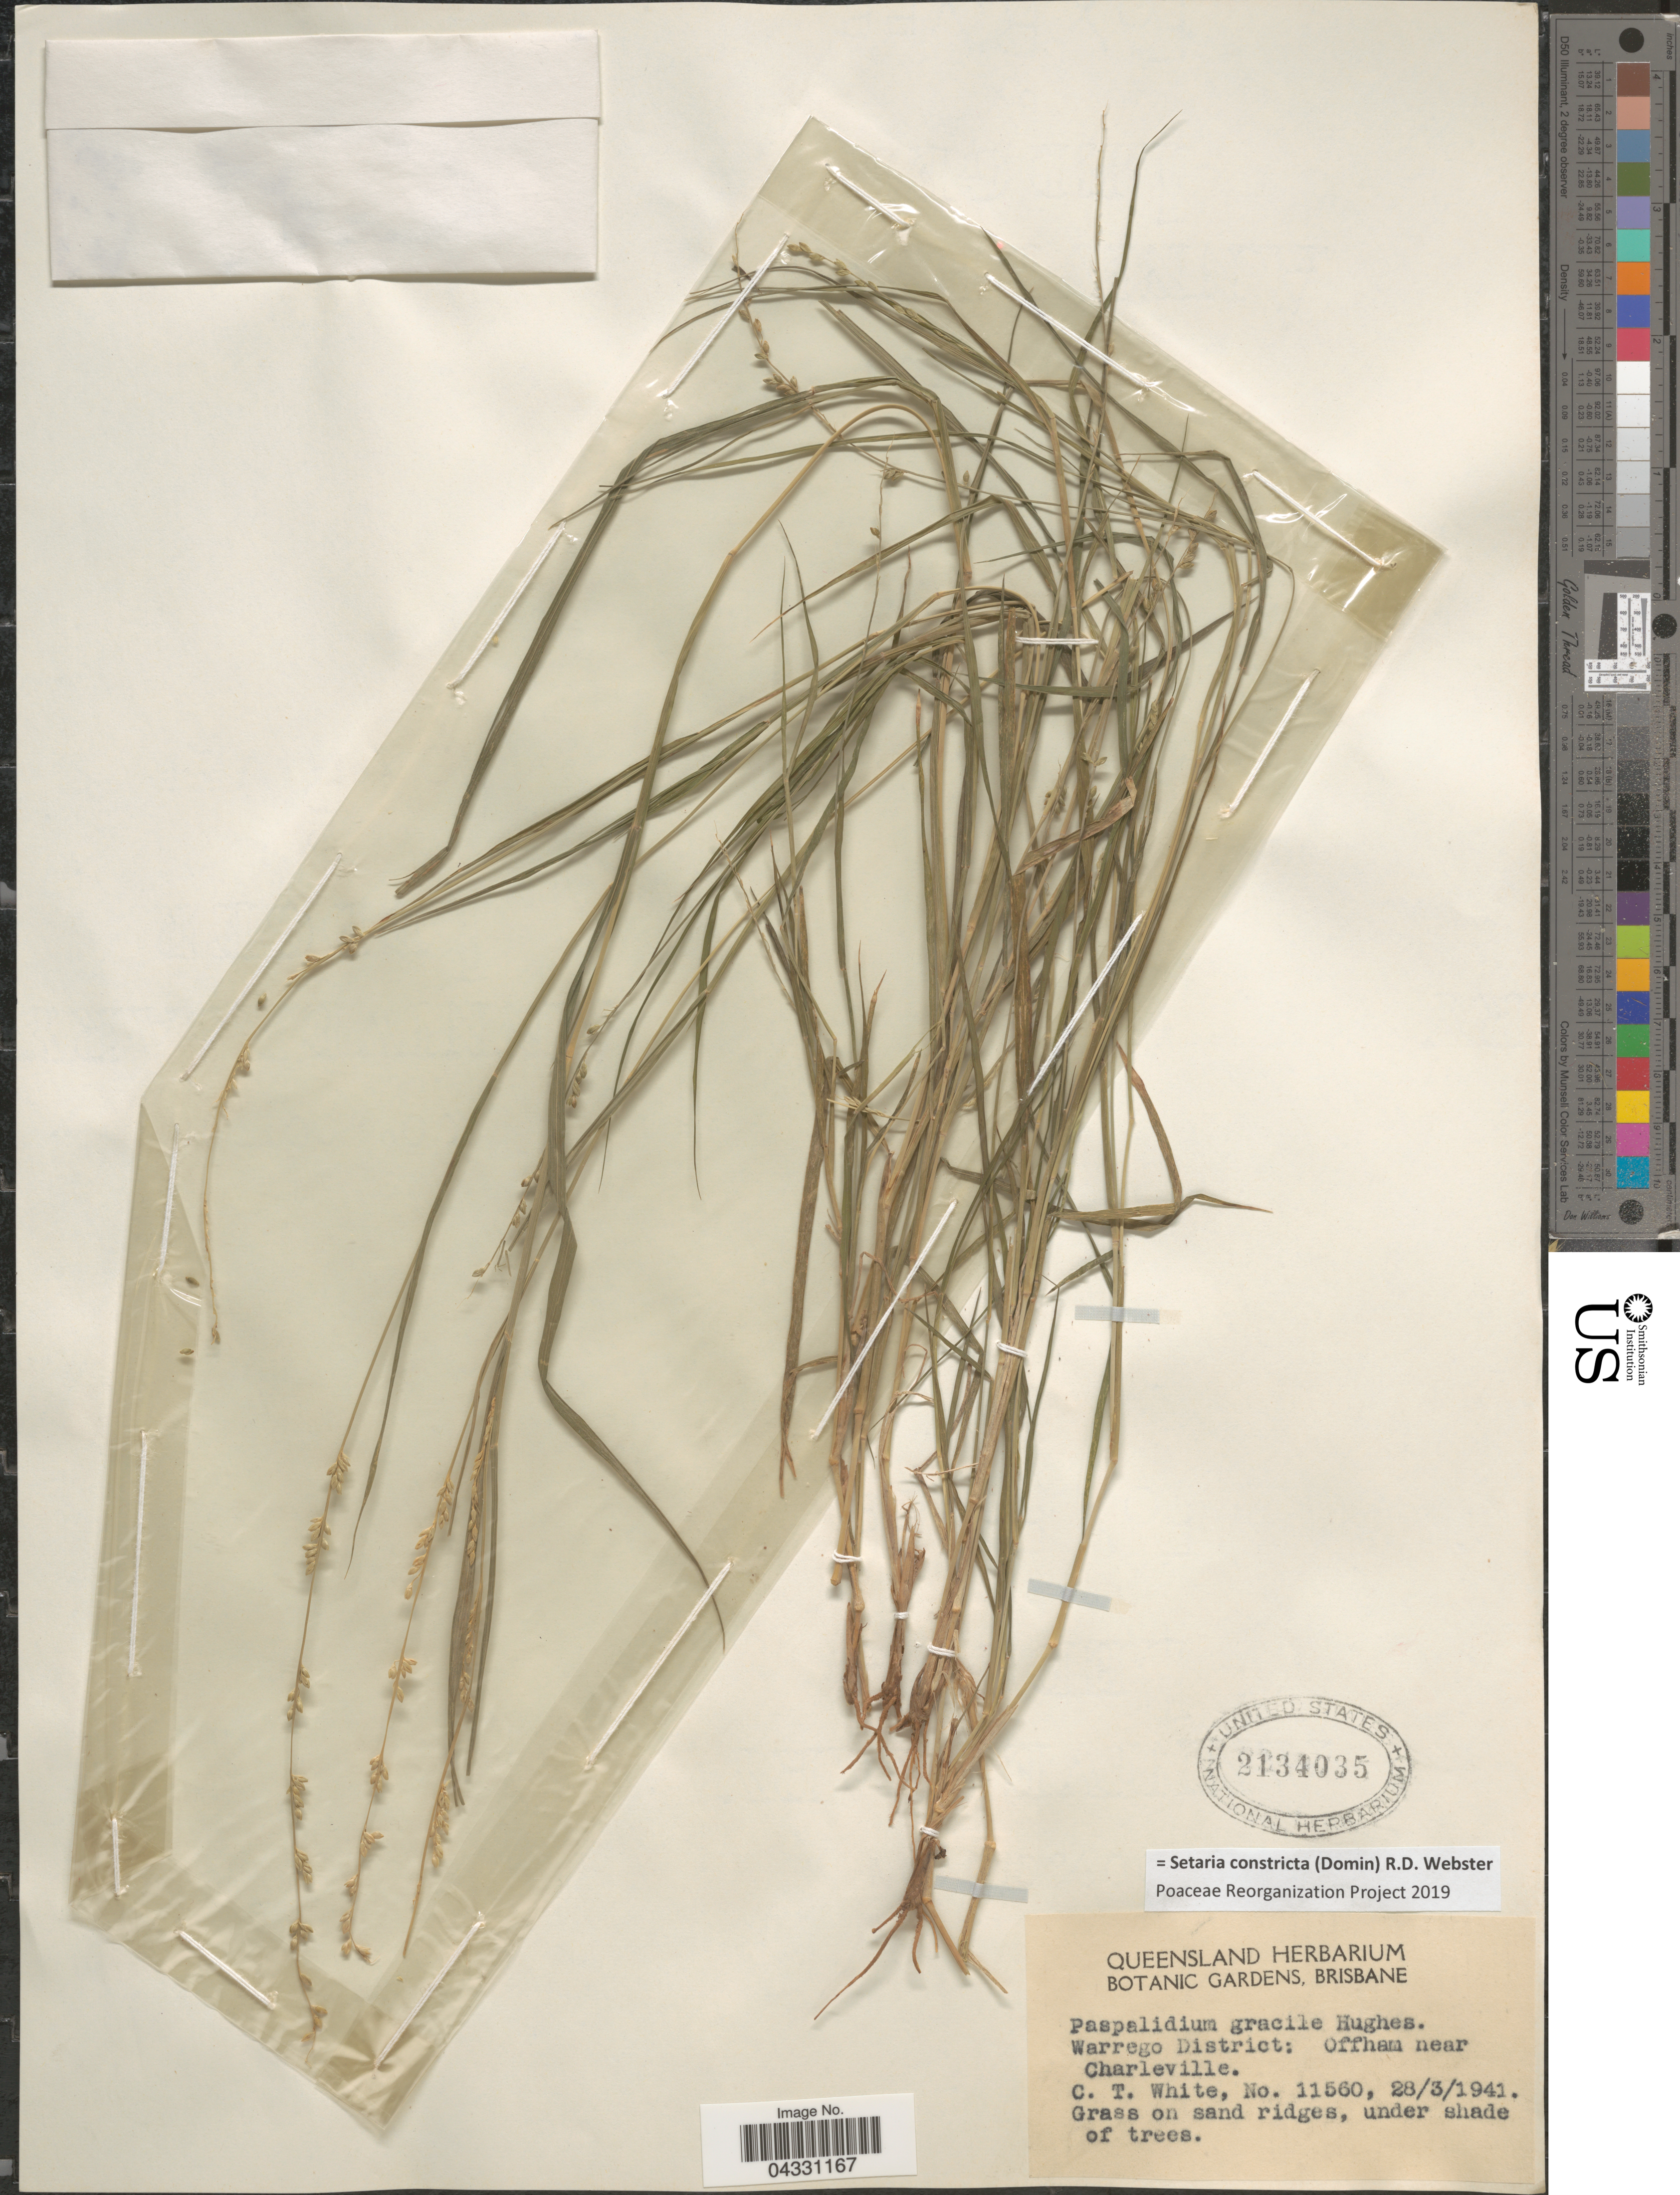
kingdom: Plantae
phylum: Tracheophyta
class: Liliopsida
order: Poales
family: Poaceae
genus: Setaria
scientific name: Setaria constricta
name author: (Domin) R.D. Webster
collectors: C. T. White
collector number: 11560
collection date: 1941-03-28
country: Australia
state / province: Queensland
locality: Warrego District: Offham near Charleville.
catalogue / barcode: US 2134035